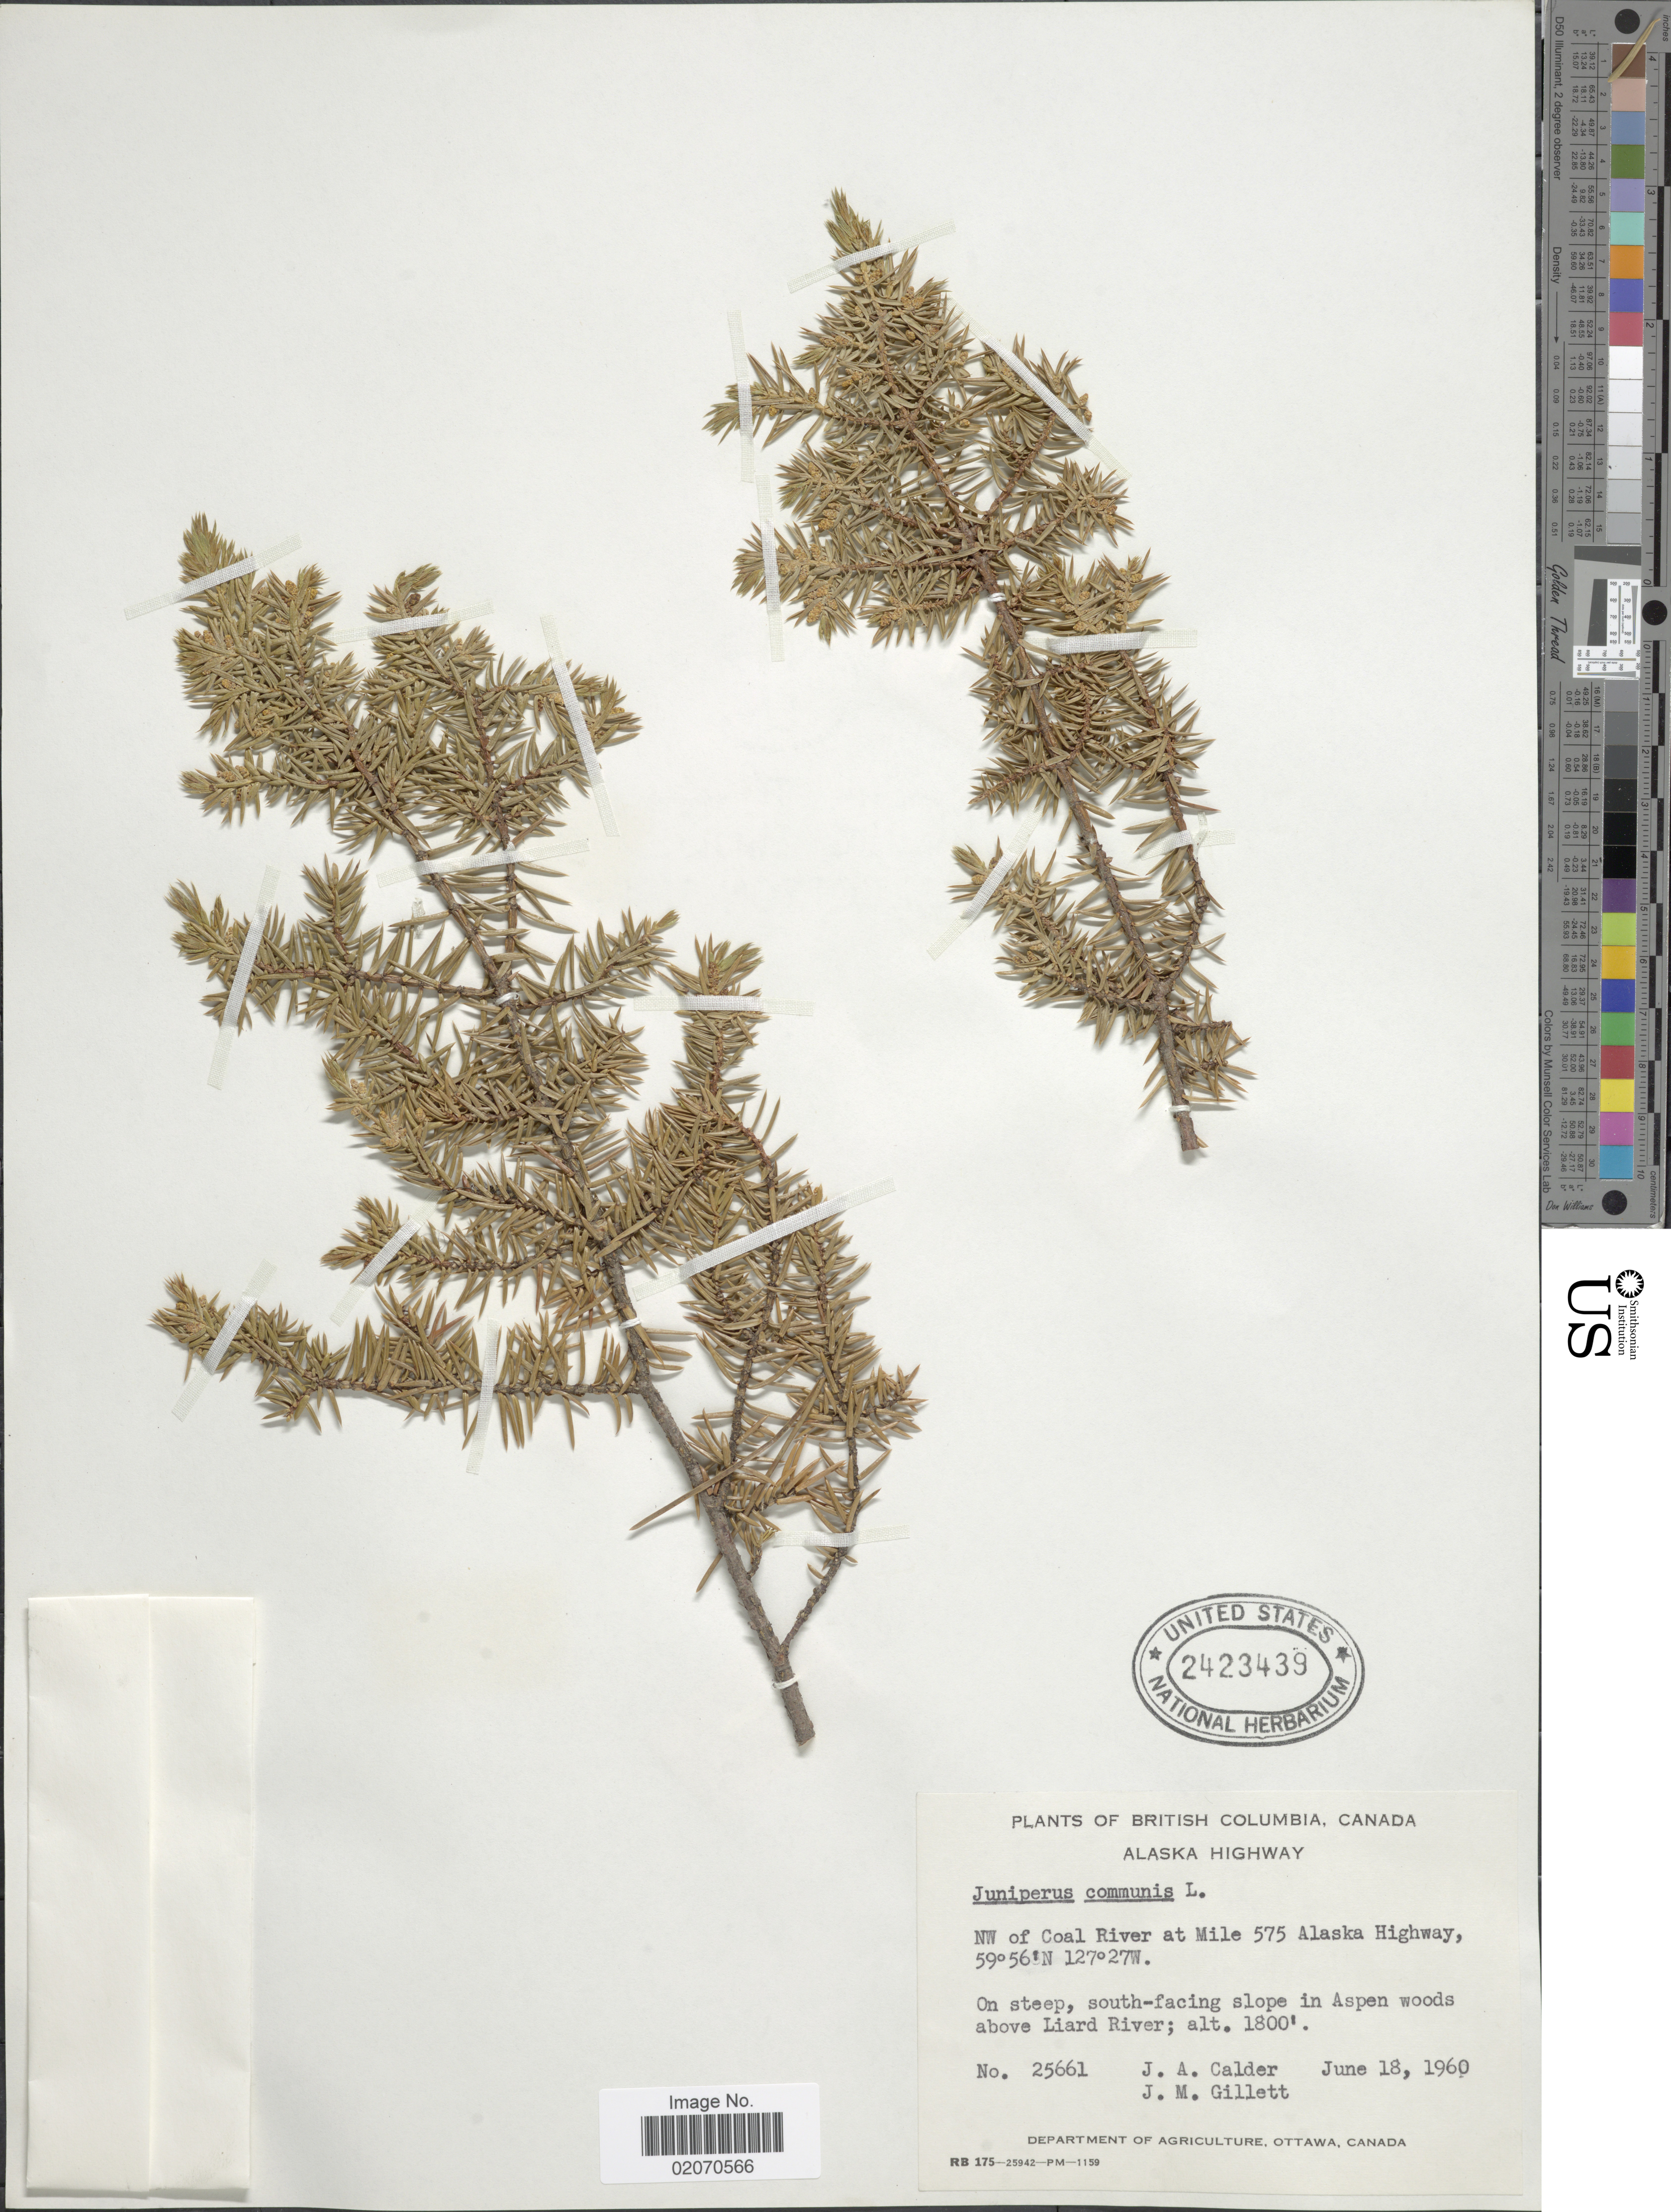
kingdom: Plantae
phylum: Tracheophyta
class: Pinopsida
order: Pinales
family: Cupressaceae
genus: Juniperus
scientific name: Juniperus communis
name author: L.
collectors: J. A. Calder & J. M. Gillett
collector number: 25661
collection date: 1960-06-18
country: Canada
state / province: British Columbia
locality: Alaska Highway, NW of Coal River at Mile 575 Alaska Highway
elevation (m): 549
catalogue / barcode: US 2423439